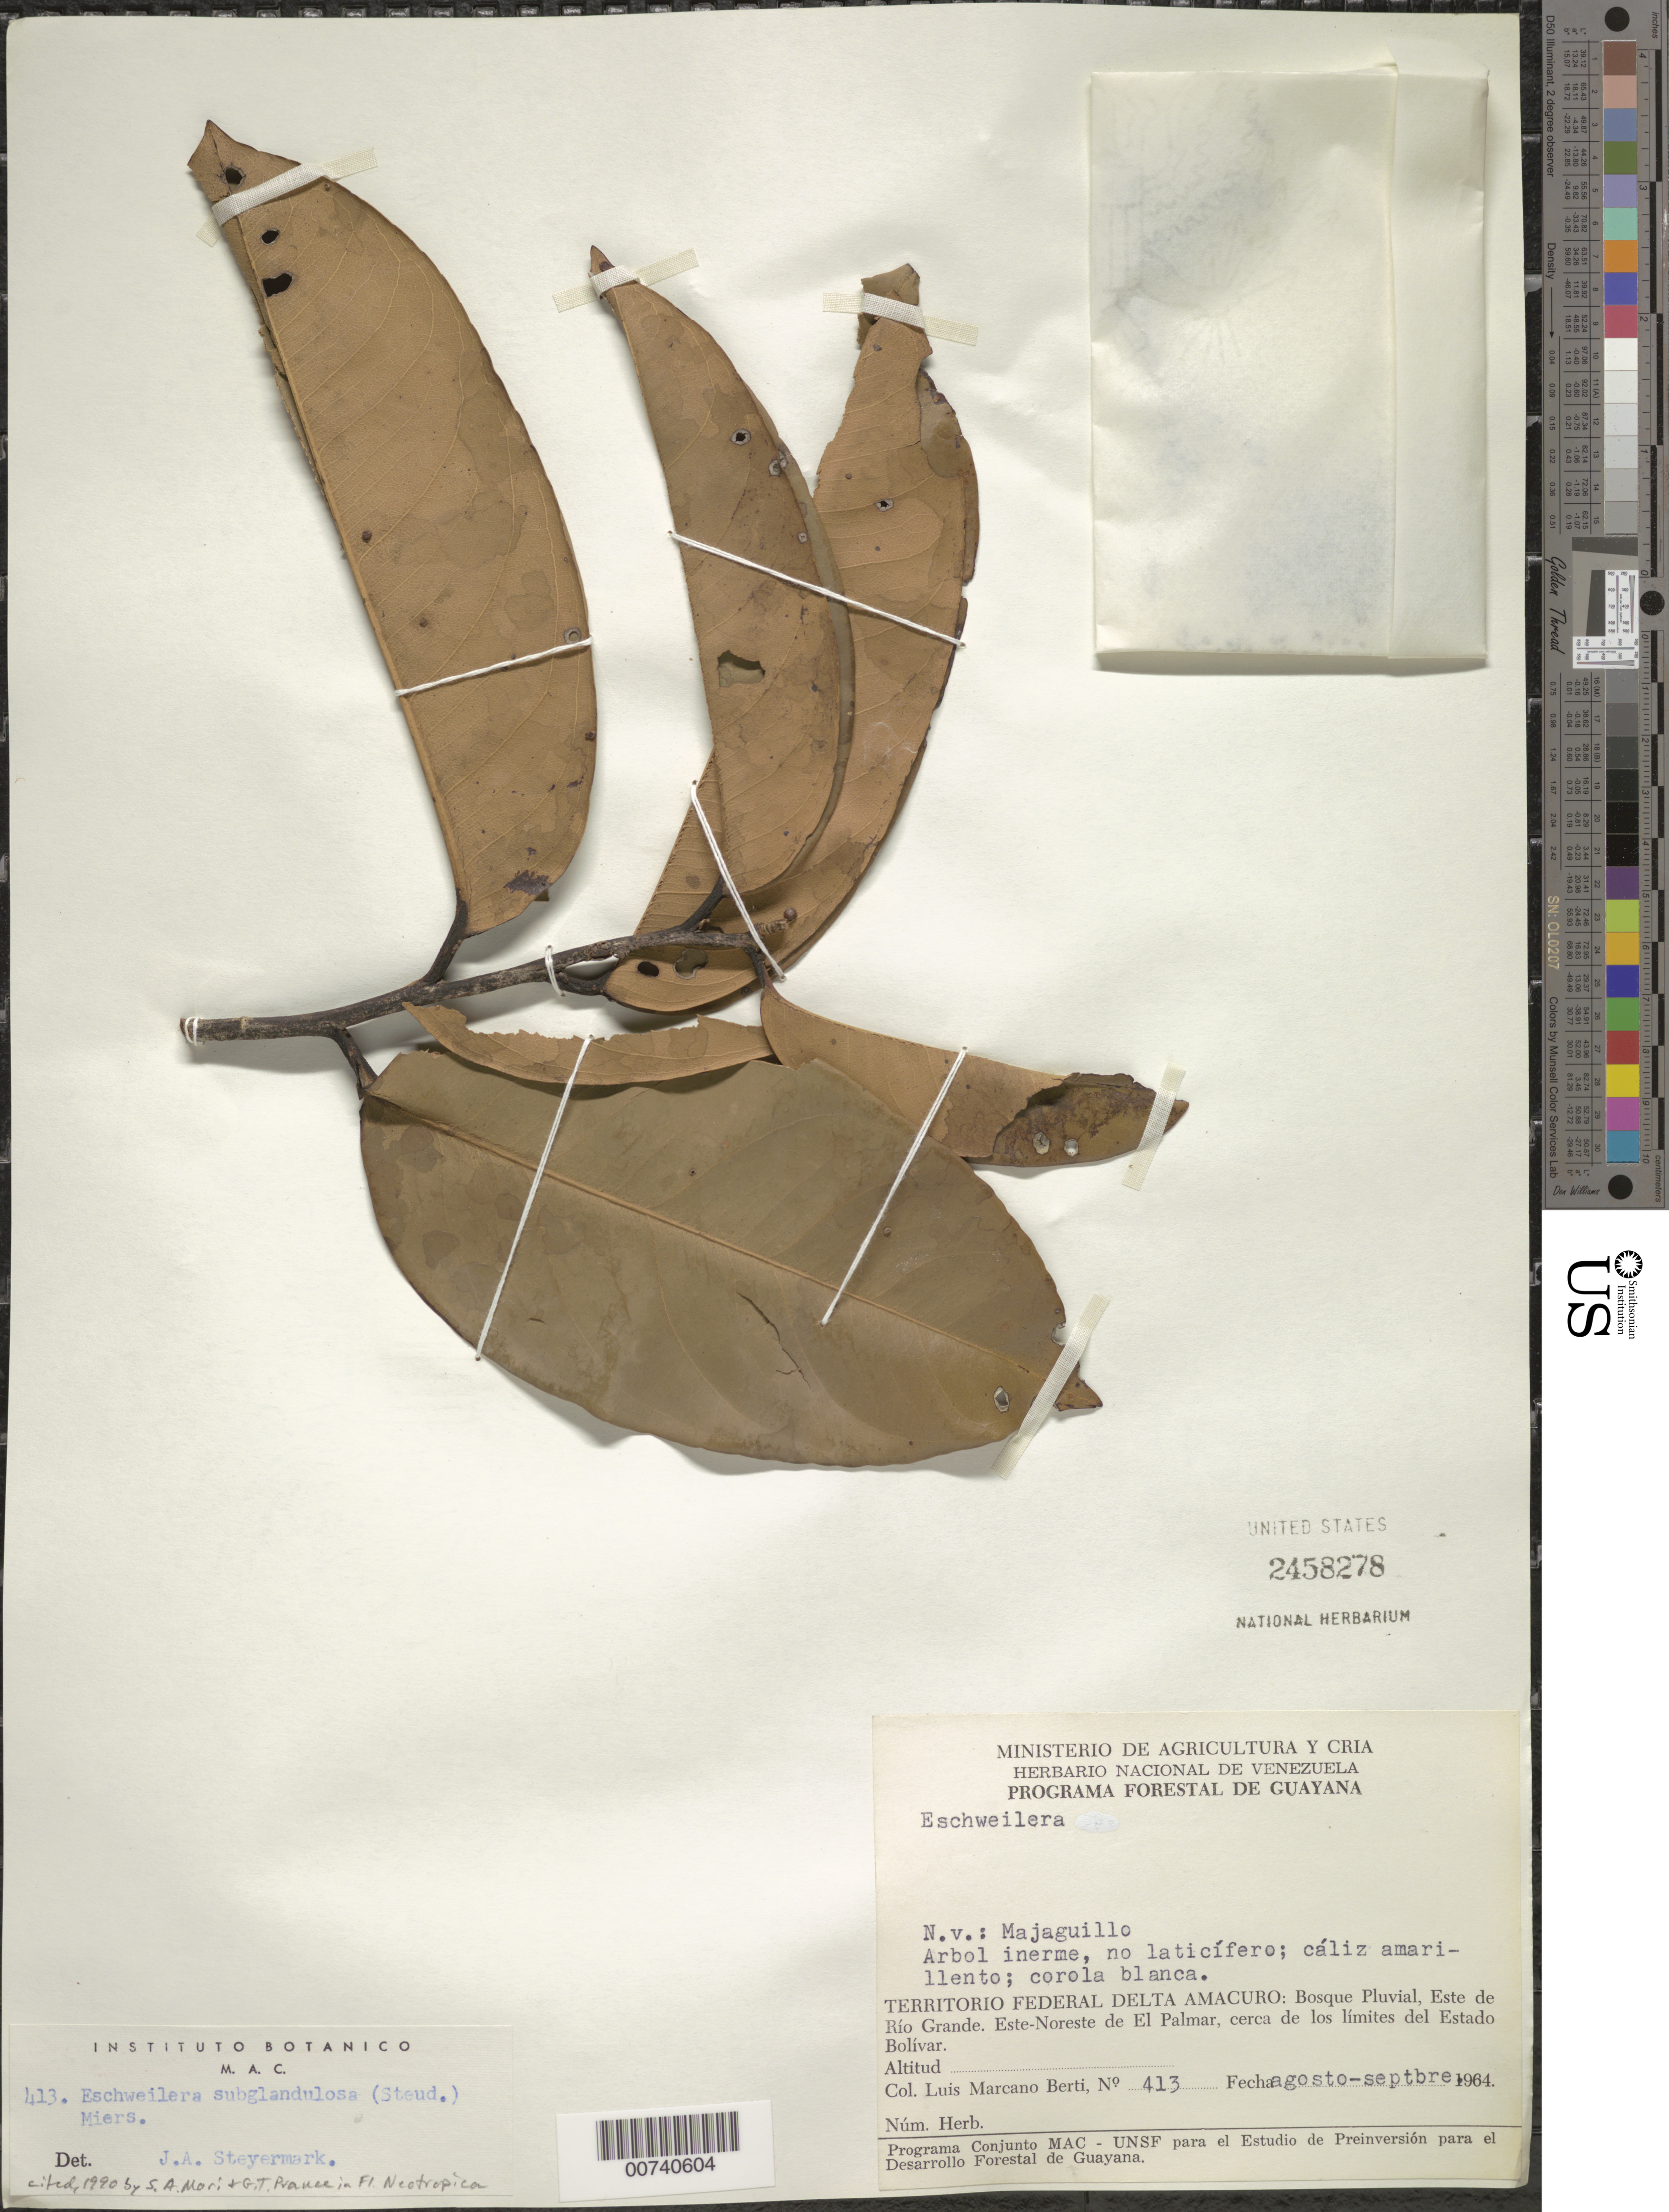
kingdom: Plantae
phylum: Tracheophyta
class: Magnoliopsida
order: Ericales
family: Lecythidaceae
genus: Eschweilera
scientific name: Eschweilera subglandulosa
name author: (Steud. ex Berg) Miers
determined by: Mori, Scott A.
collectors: L. Marcano-Berti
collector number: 413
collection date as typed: Aug-64 to Sep-64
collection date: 1964-08/1964-09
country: Venezuela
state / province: Delta Amacuro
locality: Este de Río Grande, ENE de El Palmar, cerca de los limites del Estado Bolívar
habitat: Bosque pluvial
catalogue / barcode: US 2458278